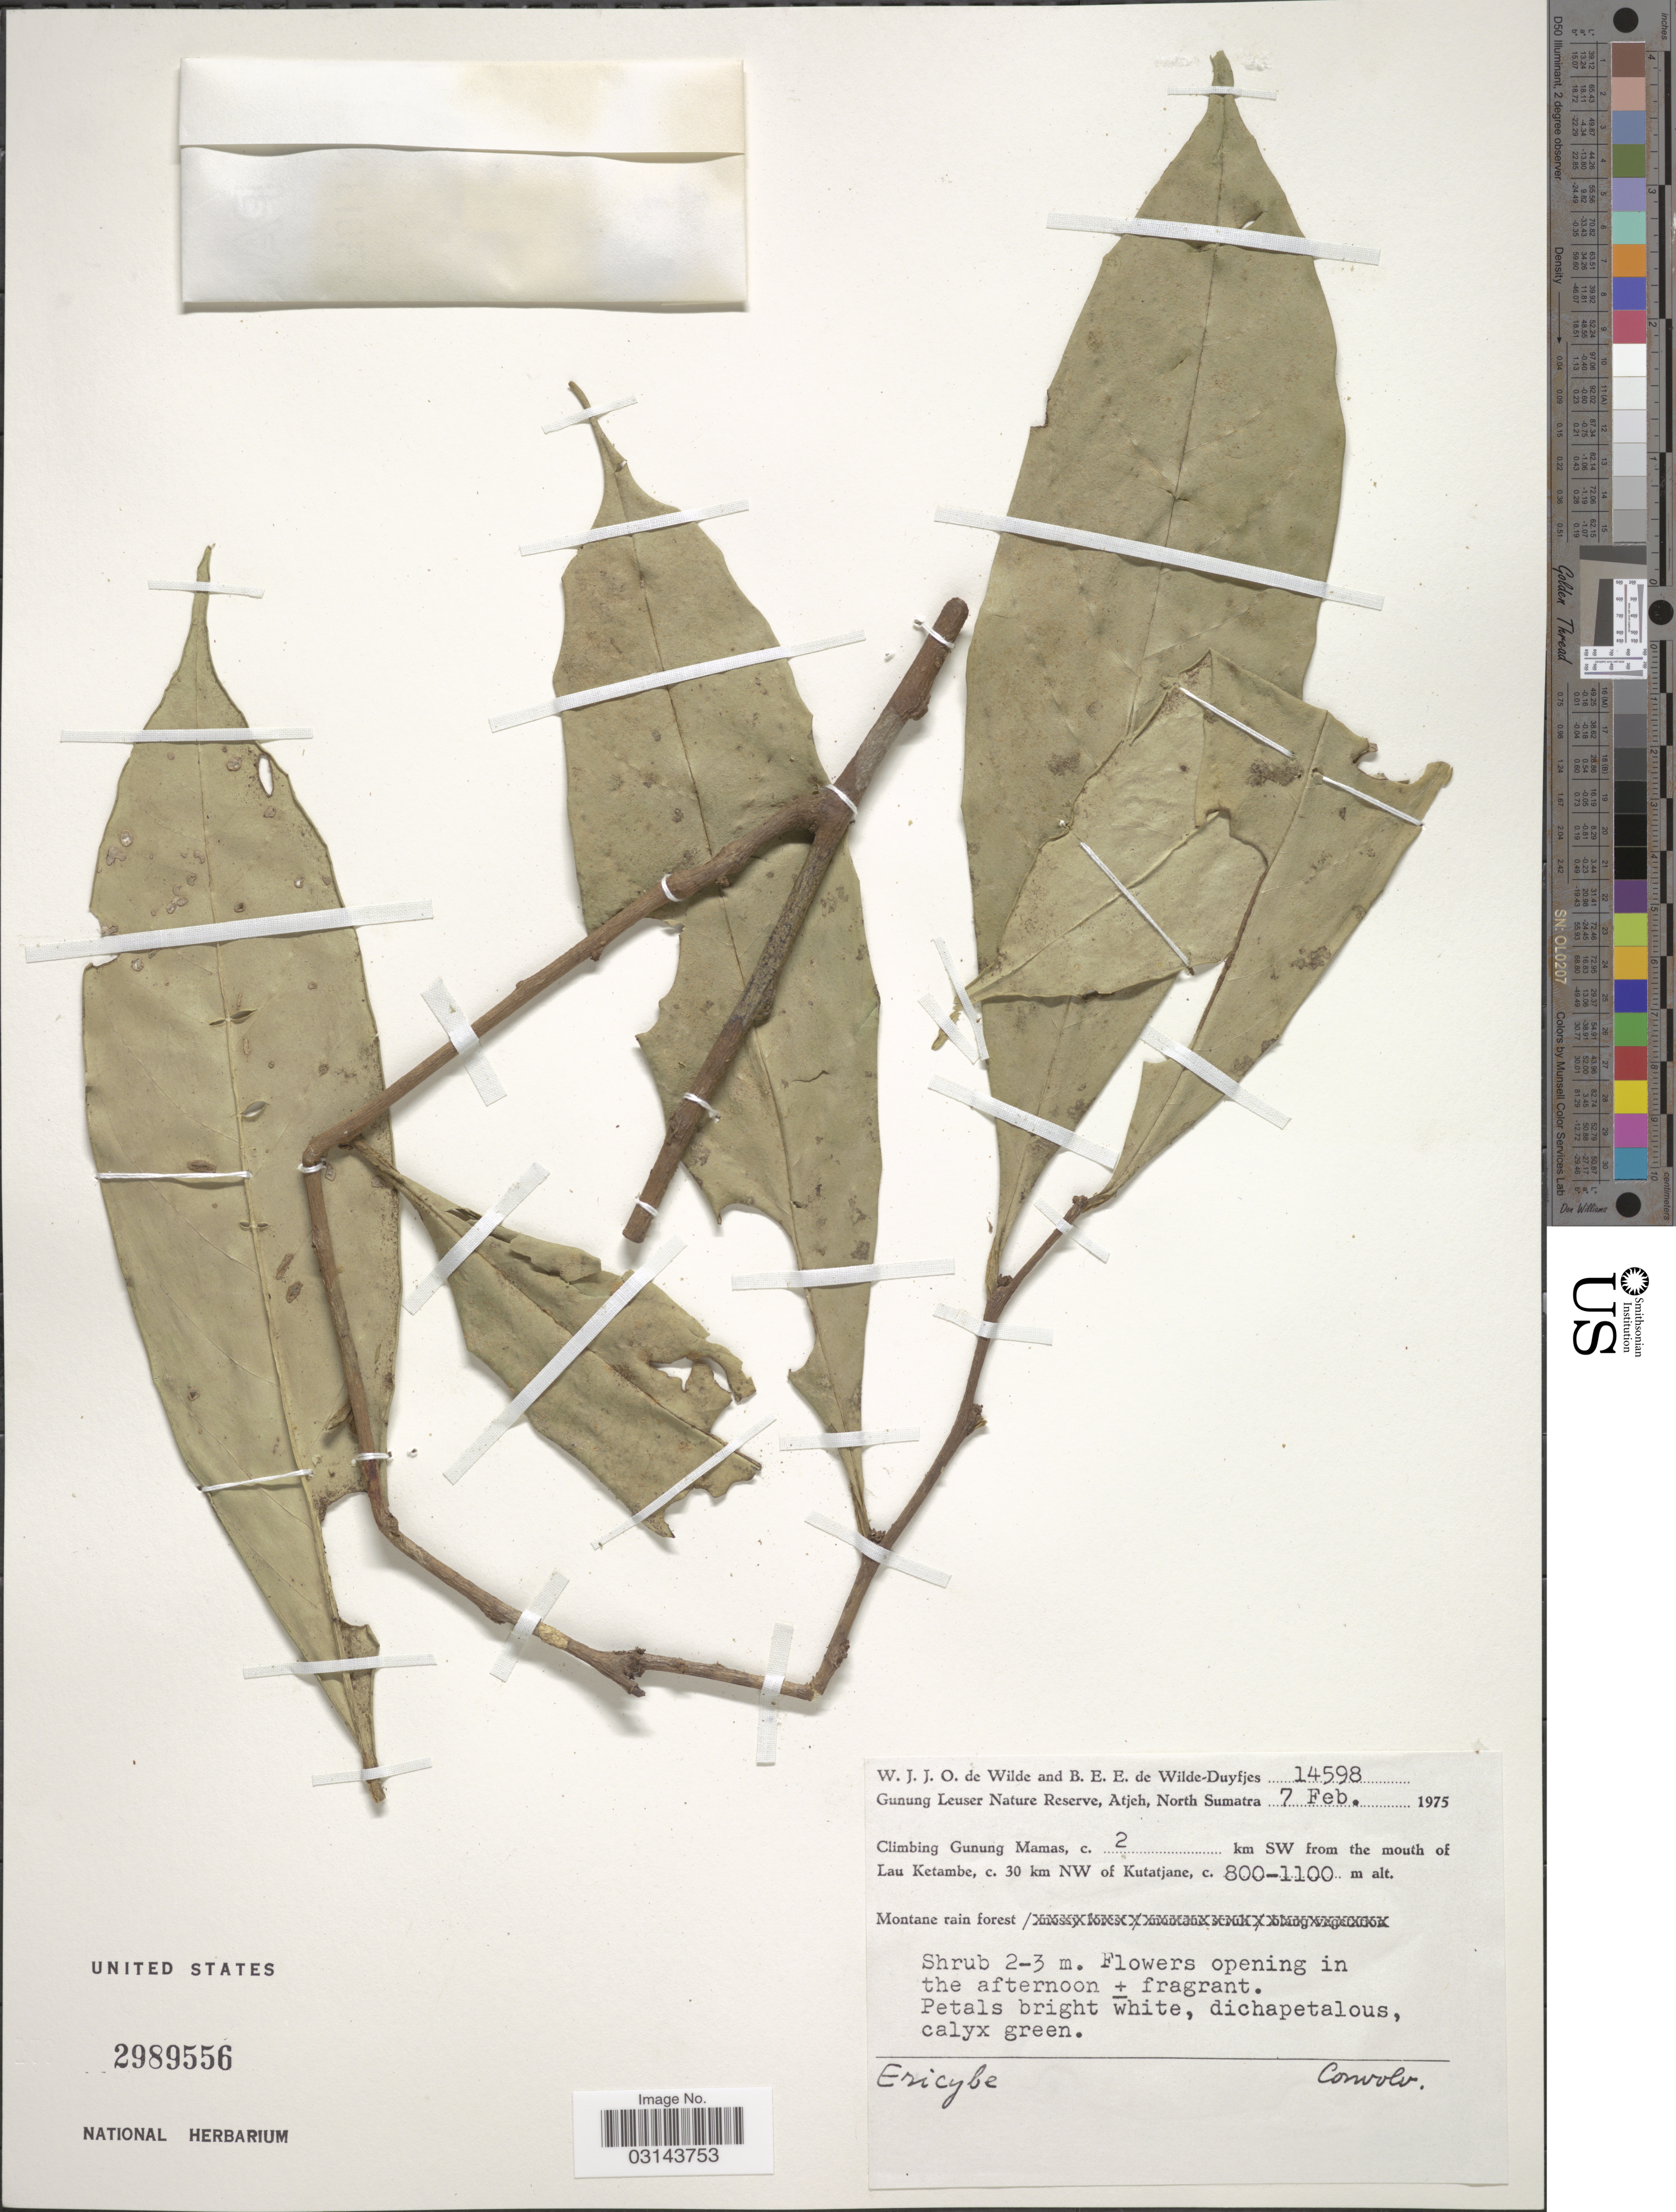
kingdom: Plantae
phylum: Tracheophyta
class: Magnoliopsida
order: Solanales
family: Convolvulaceae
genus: Erycibe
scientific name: Erycibe sp.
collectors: W. J. de Wilde & B. E. de Wilde-Duyfjes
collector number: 14598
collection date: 1975-02-07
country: Indonesia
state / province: Sumatra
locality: Gunung Leuser Nature Reserve, Atjeh, North Sumatra. Climbing Gunung Mamas, c. 2 km SW from the mouth of Lau Ketambe, c. 30 km NW of Kutatjane.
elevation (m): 800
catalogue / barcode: US 2989556